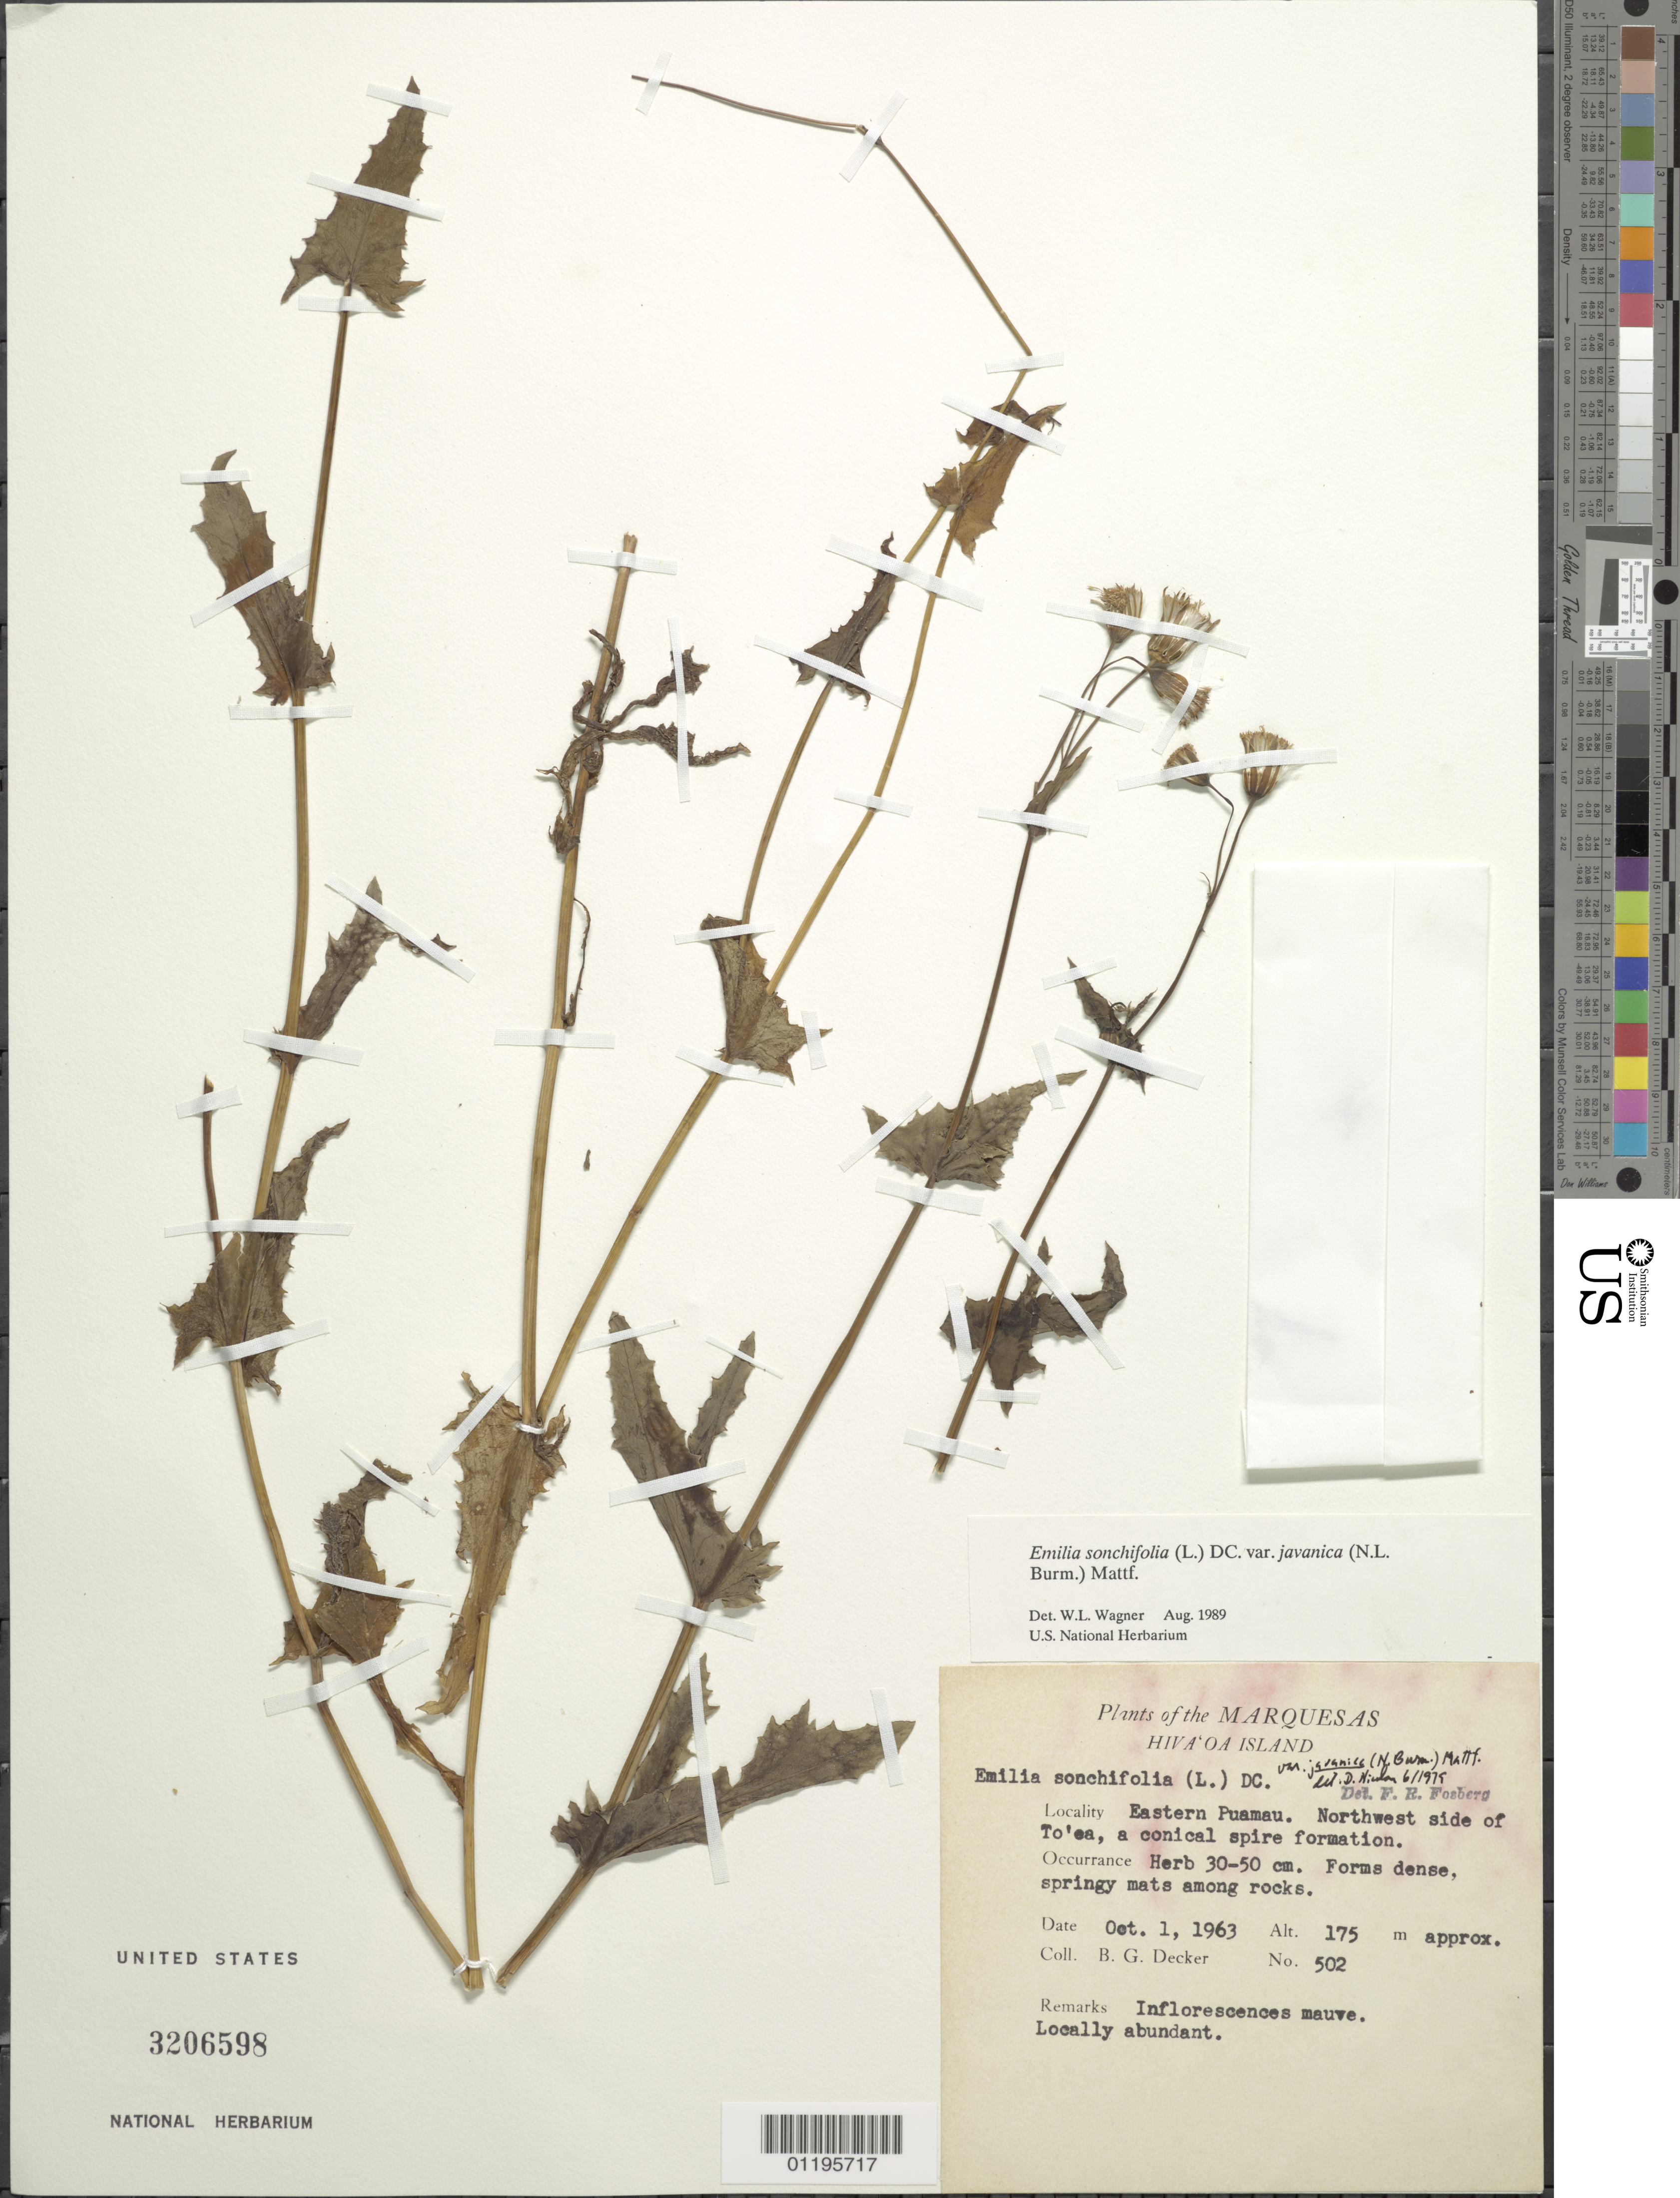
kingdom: Plantae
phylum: Tracheophyta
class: Magnoliopsida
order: Asterales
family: Asteraceae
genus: Emilia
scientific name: Emilia sonchifolia var. javanica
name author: (Burm. f.) Mattf.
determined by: Wagner, W. L., (BOT), Smithsonian Institution - National Museum of Natural History (UNITED STATES)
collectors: B. G. Decker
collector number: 502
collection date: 1963-10-01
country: French Polynesia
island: Hiva Oa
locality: E Paumau, NW side of To'ea, a conical spire formation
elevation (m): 175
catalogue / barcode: US 3206598